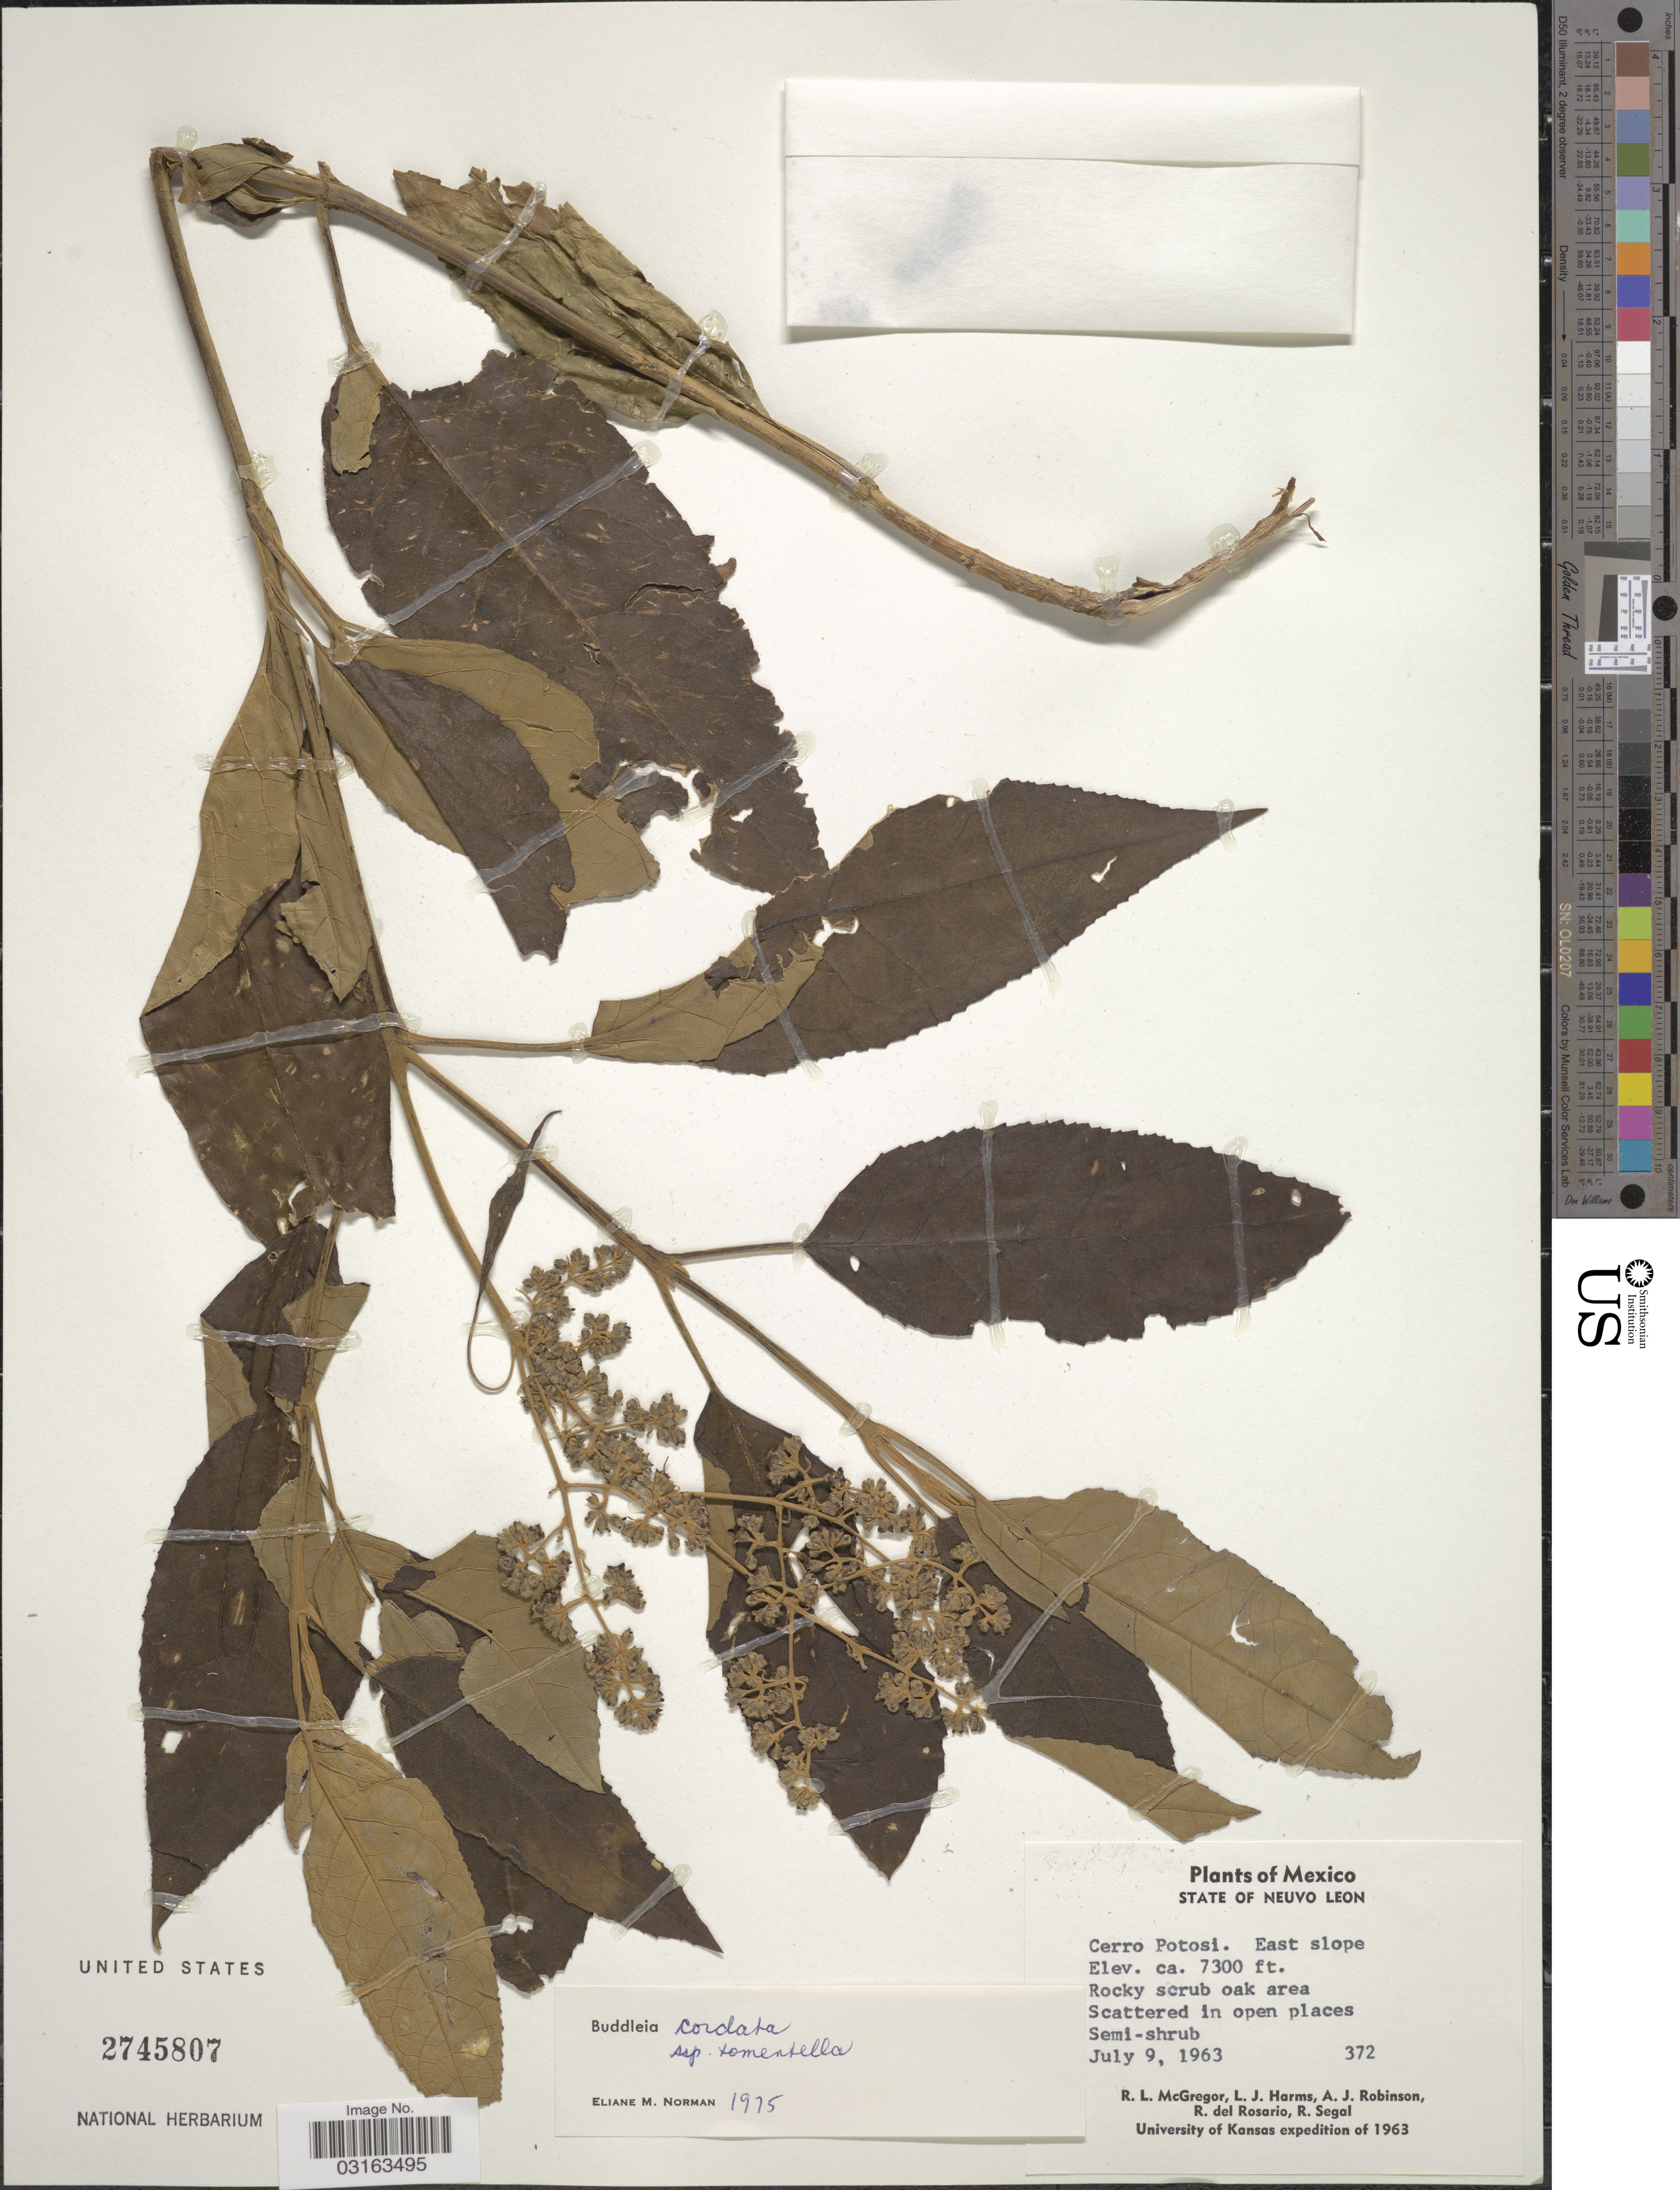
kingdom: Plantae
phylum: Tracheophyta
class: Magnoliopsida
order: Lamiales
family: Scrophulariaceae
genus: Buddleja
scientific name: Buddleja cordata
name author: Kunth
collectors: R. McGregor, L. Harms, A. J. Robinson, R. del Rosario & R. Segal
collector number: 372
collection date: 1963-07-09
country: Mexico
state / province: Nuevo León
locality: Cerro Potosi. East slope.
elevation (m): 2225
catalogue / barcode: US 2745807